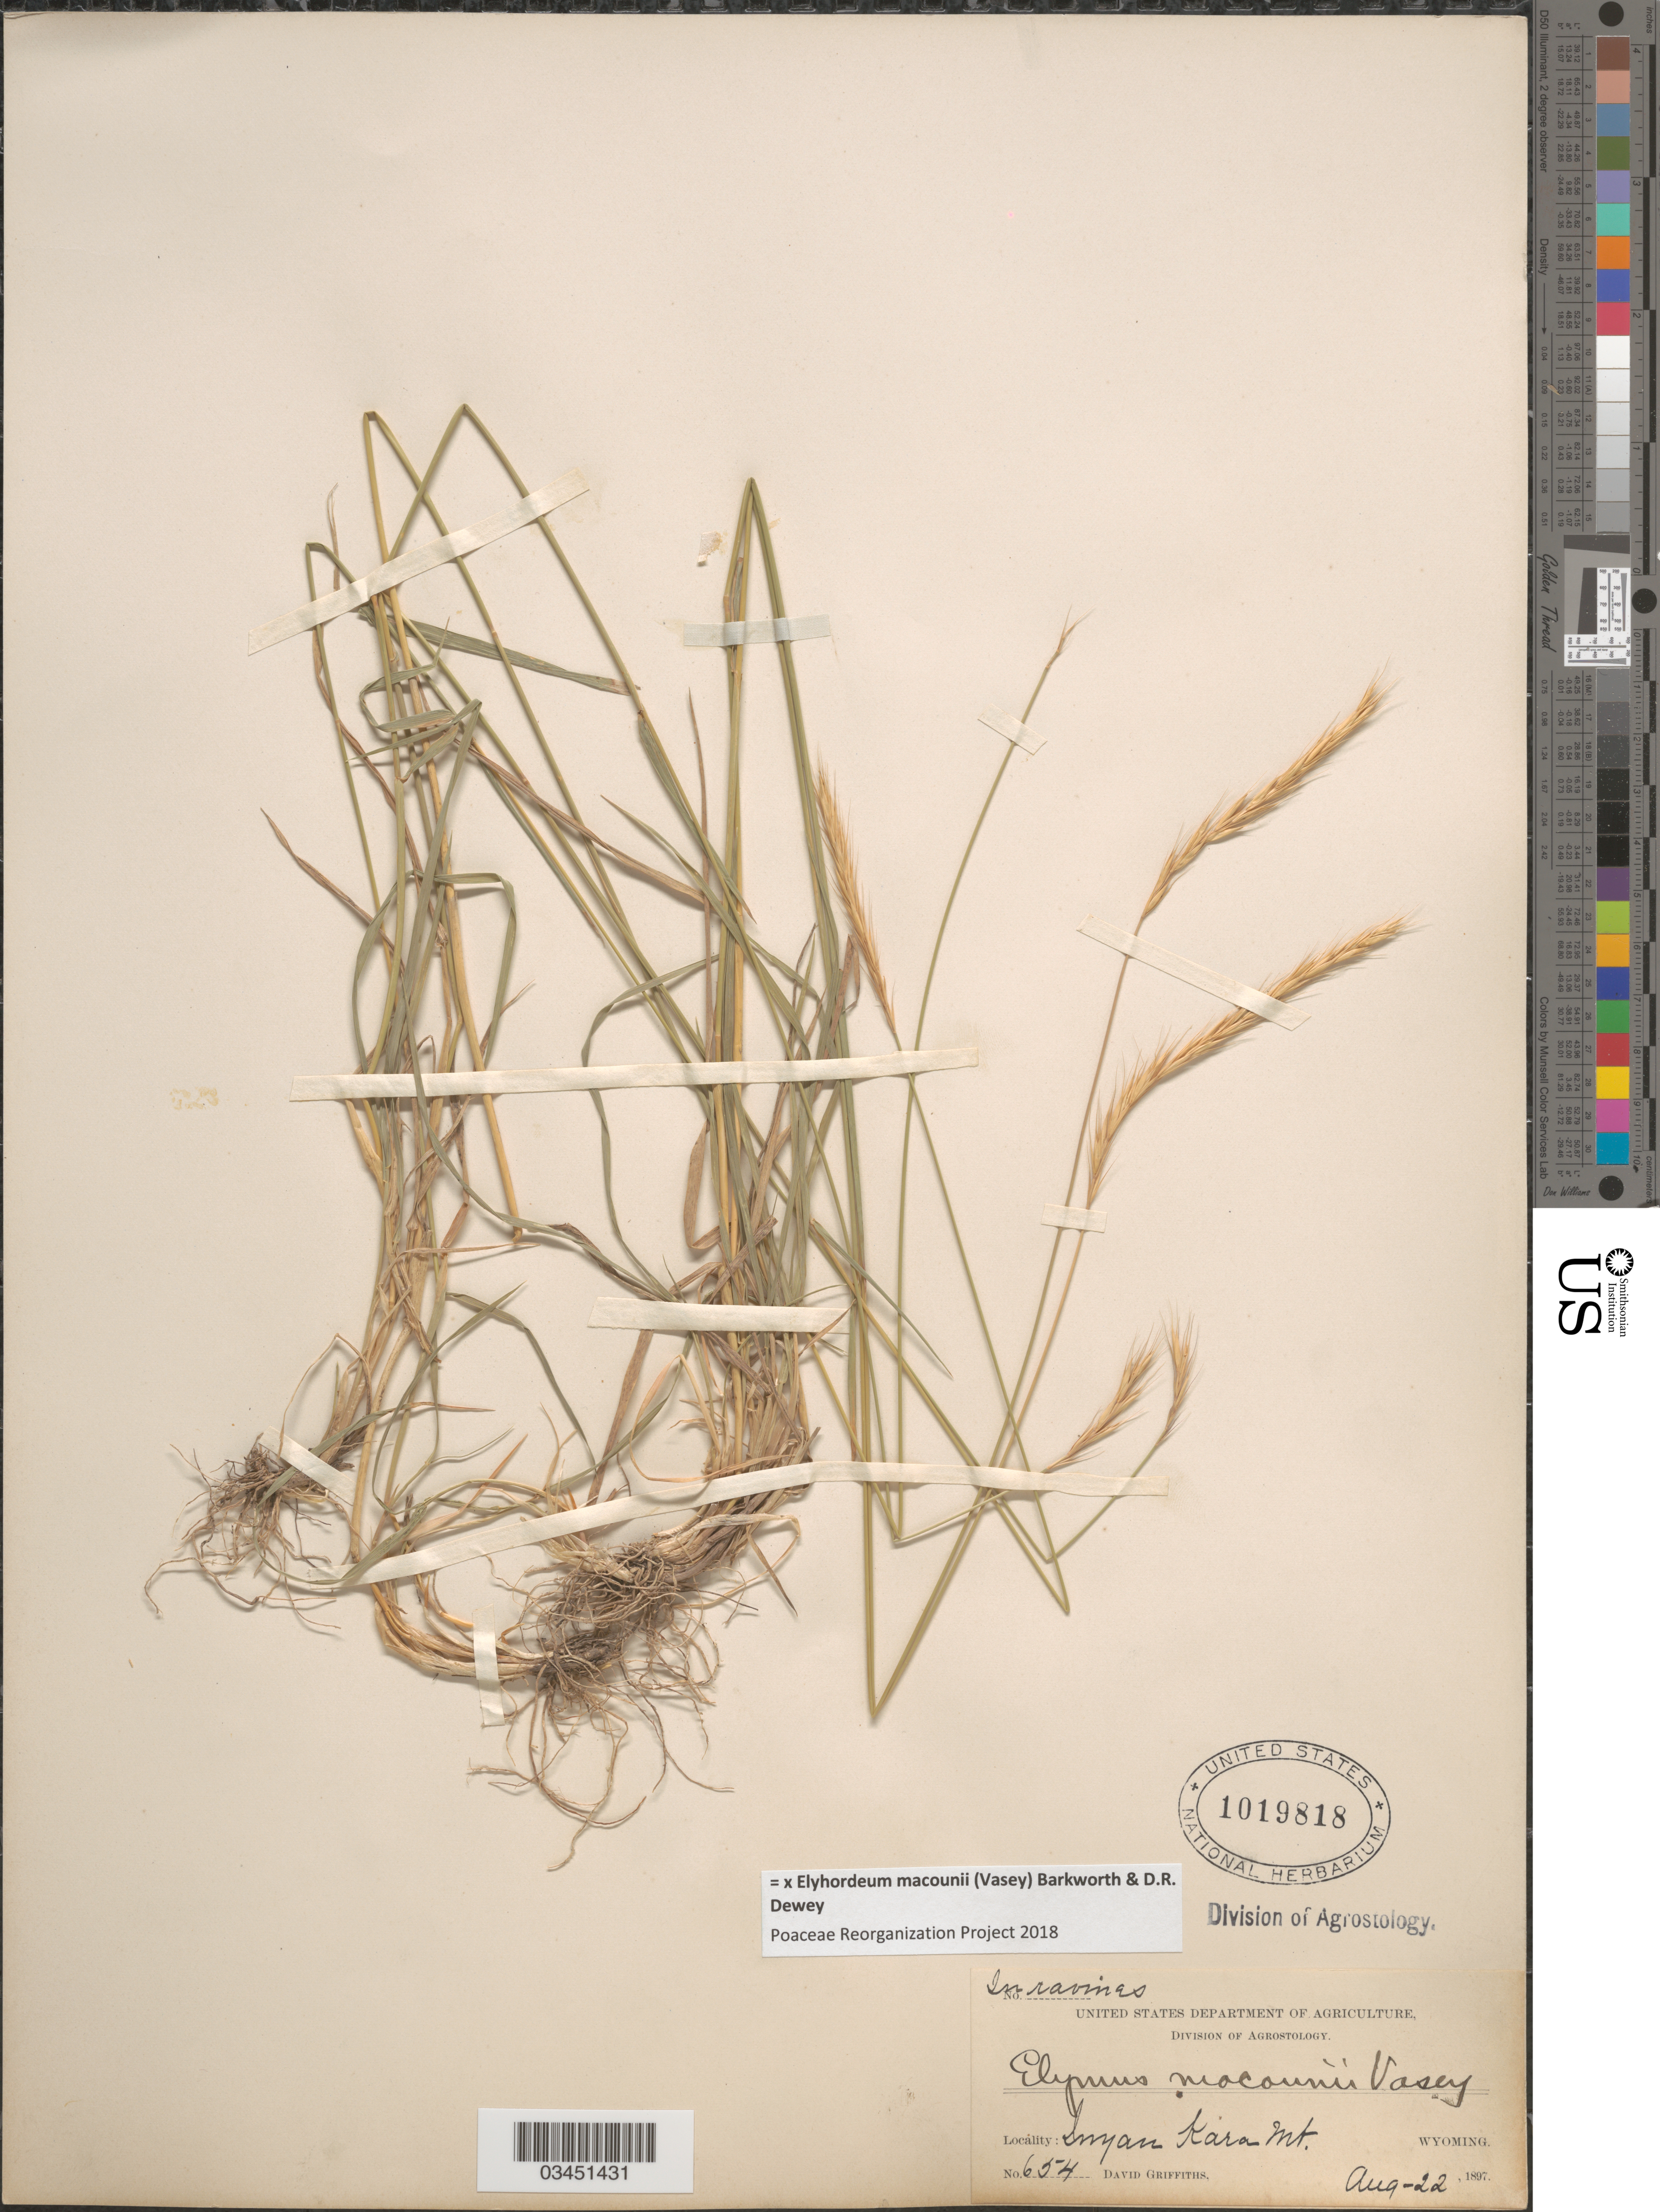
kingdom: Plantae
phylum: Tracheophyta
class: Liliopsida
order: Poales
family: Poaceae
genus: Elyhordeum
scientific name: x Elyhordeum macounii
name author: (Vasey) Barkworth & Dewey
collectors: D. Griffiths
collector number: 654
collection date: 1897-08-22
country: United States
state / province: Wyoming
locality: Inyan Kara Mt.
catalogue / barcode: US 1019818